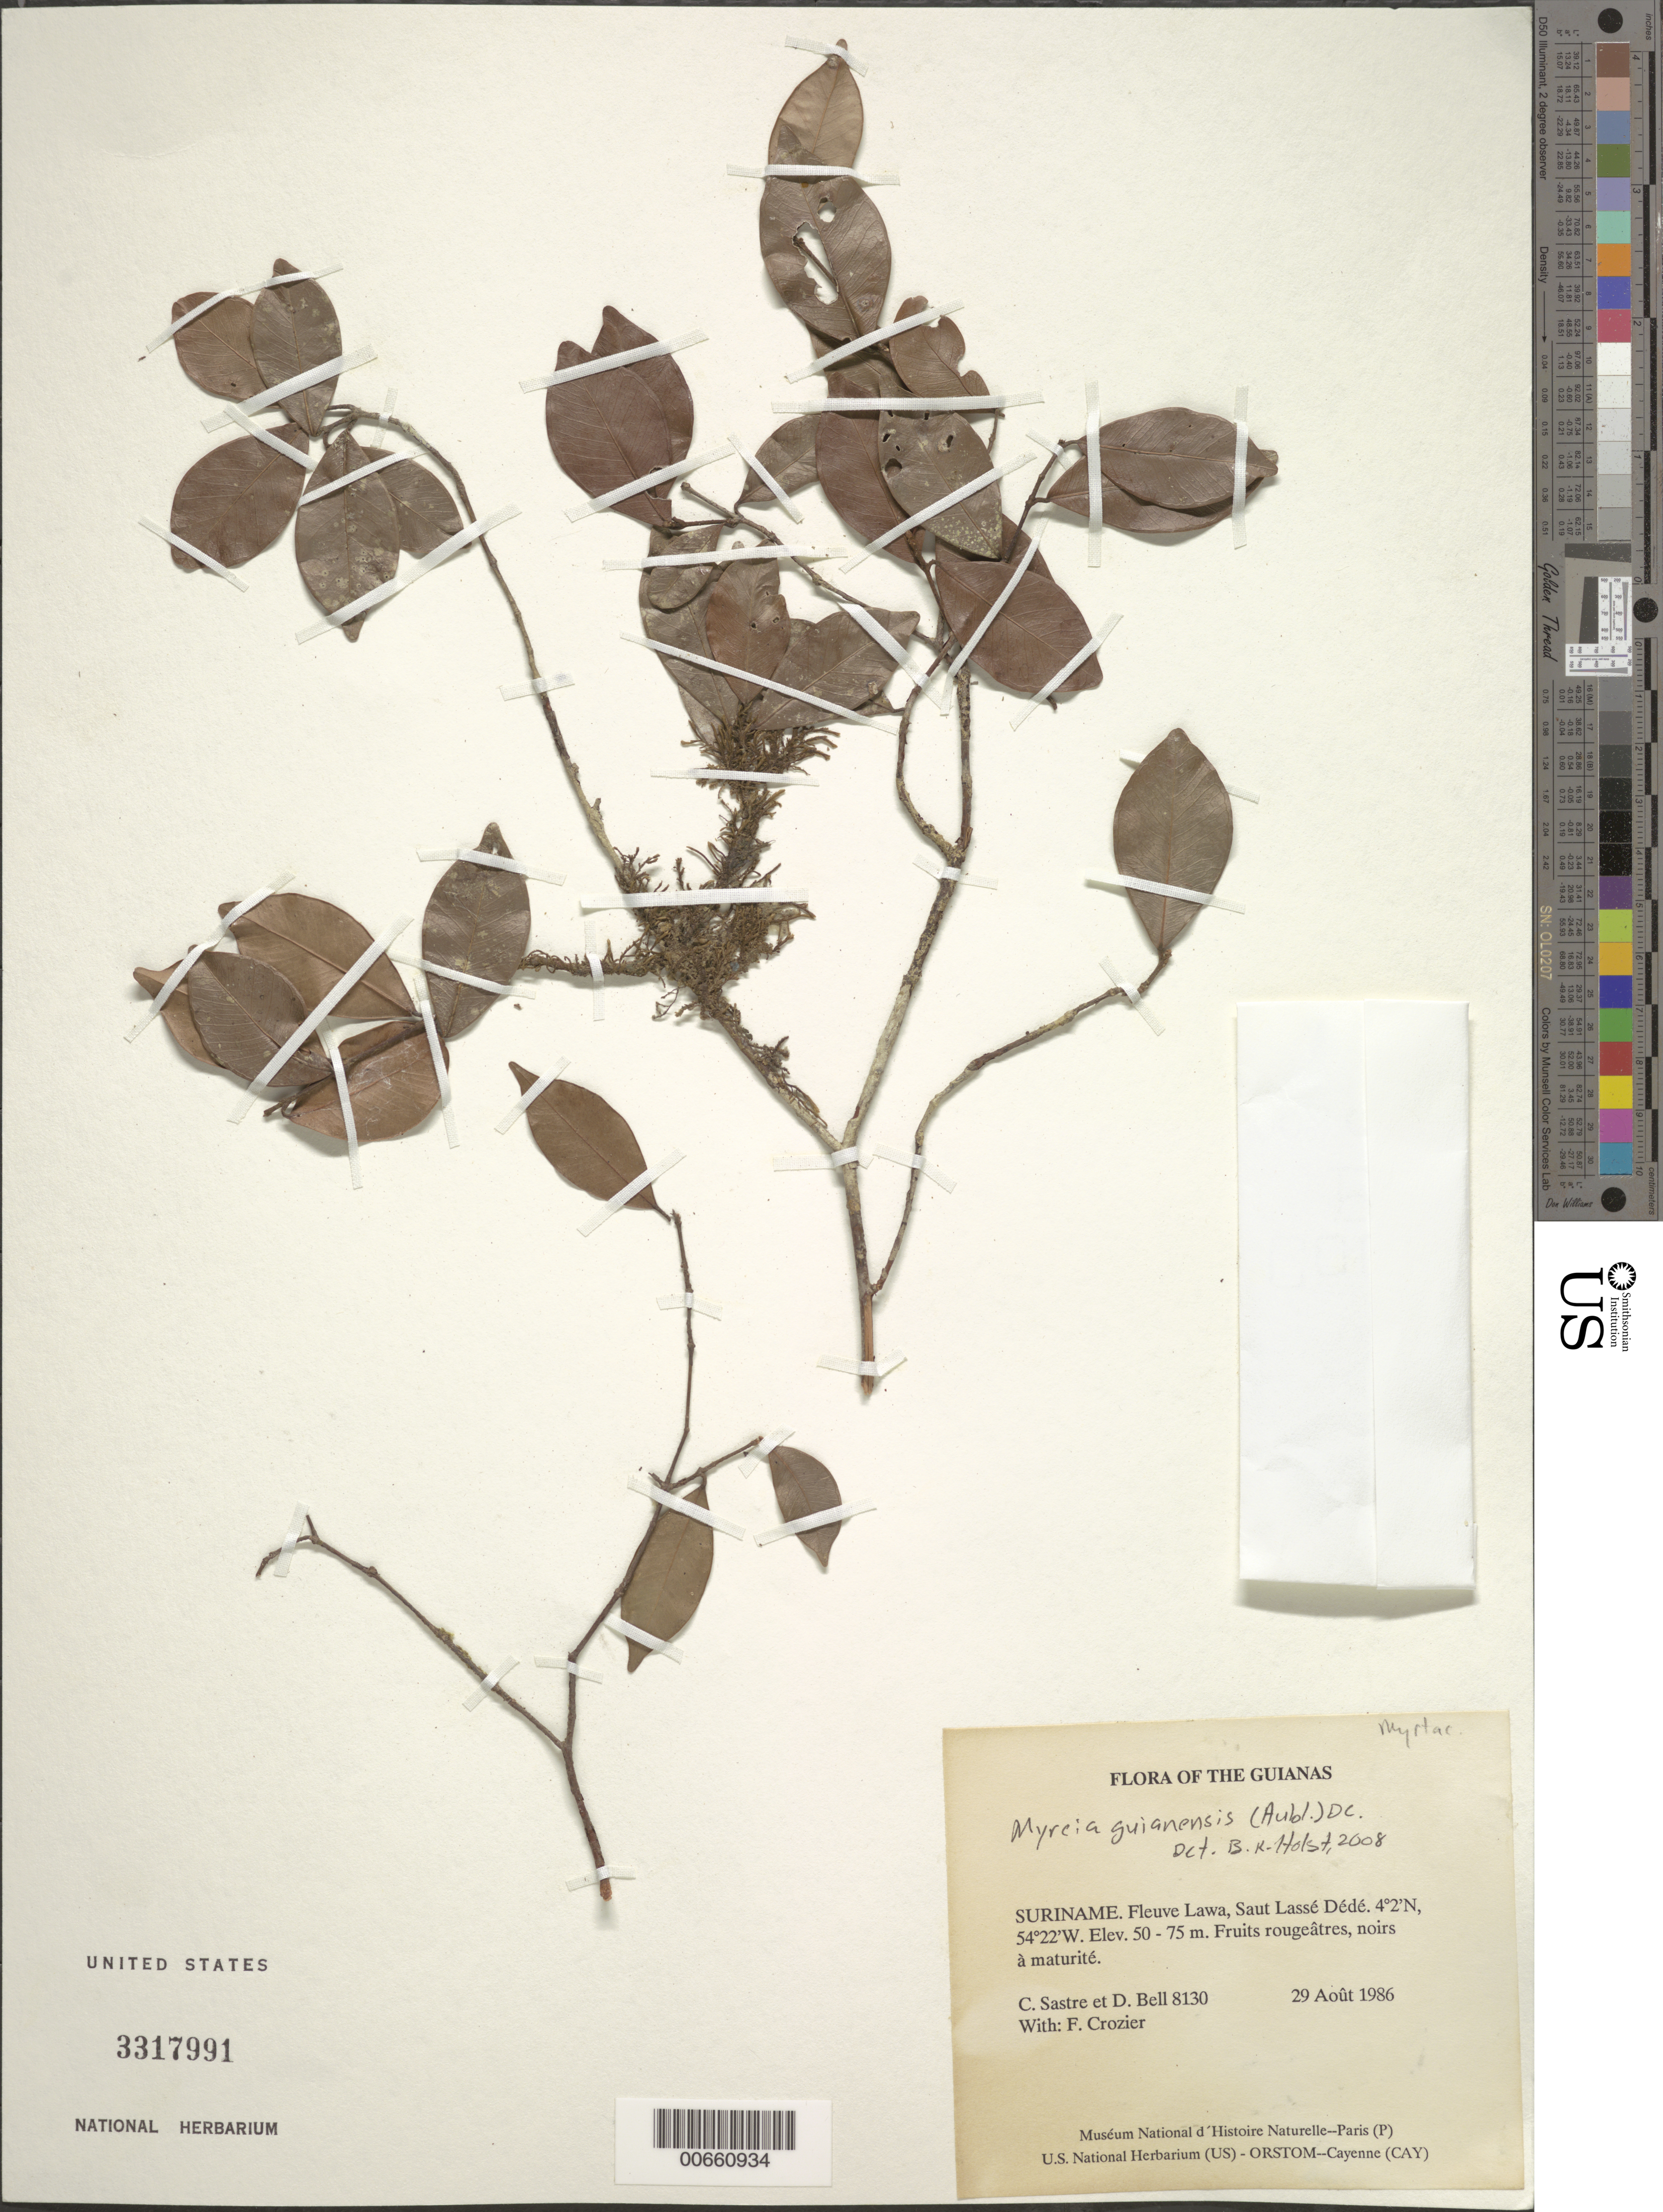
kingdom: Plantae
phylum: Tracheophyta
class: Magnoliopsida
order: Myrtales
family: Myrtaceae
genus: Myrcia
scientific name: Myrcia guianensis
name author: (Aubl.) DC.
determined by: Holst, Bruce K.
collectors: C. H. L. Sastre, D. A. Bell & F. Crozier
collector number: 8130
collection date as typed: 29 August 1986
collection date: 1986-08-29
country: Suriname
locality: Fleuve Lawa, Saut Lassé Dédé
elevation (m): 50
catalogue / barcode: US 3317991